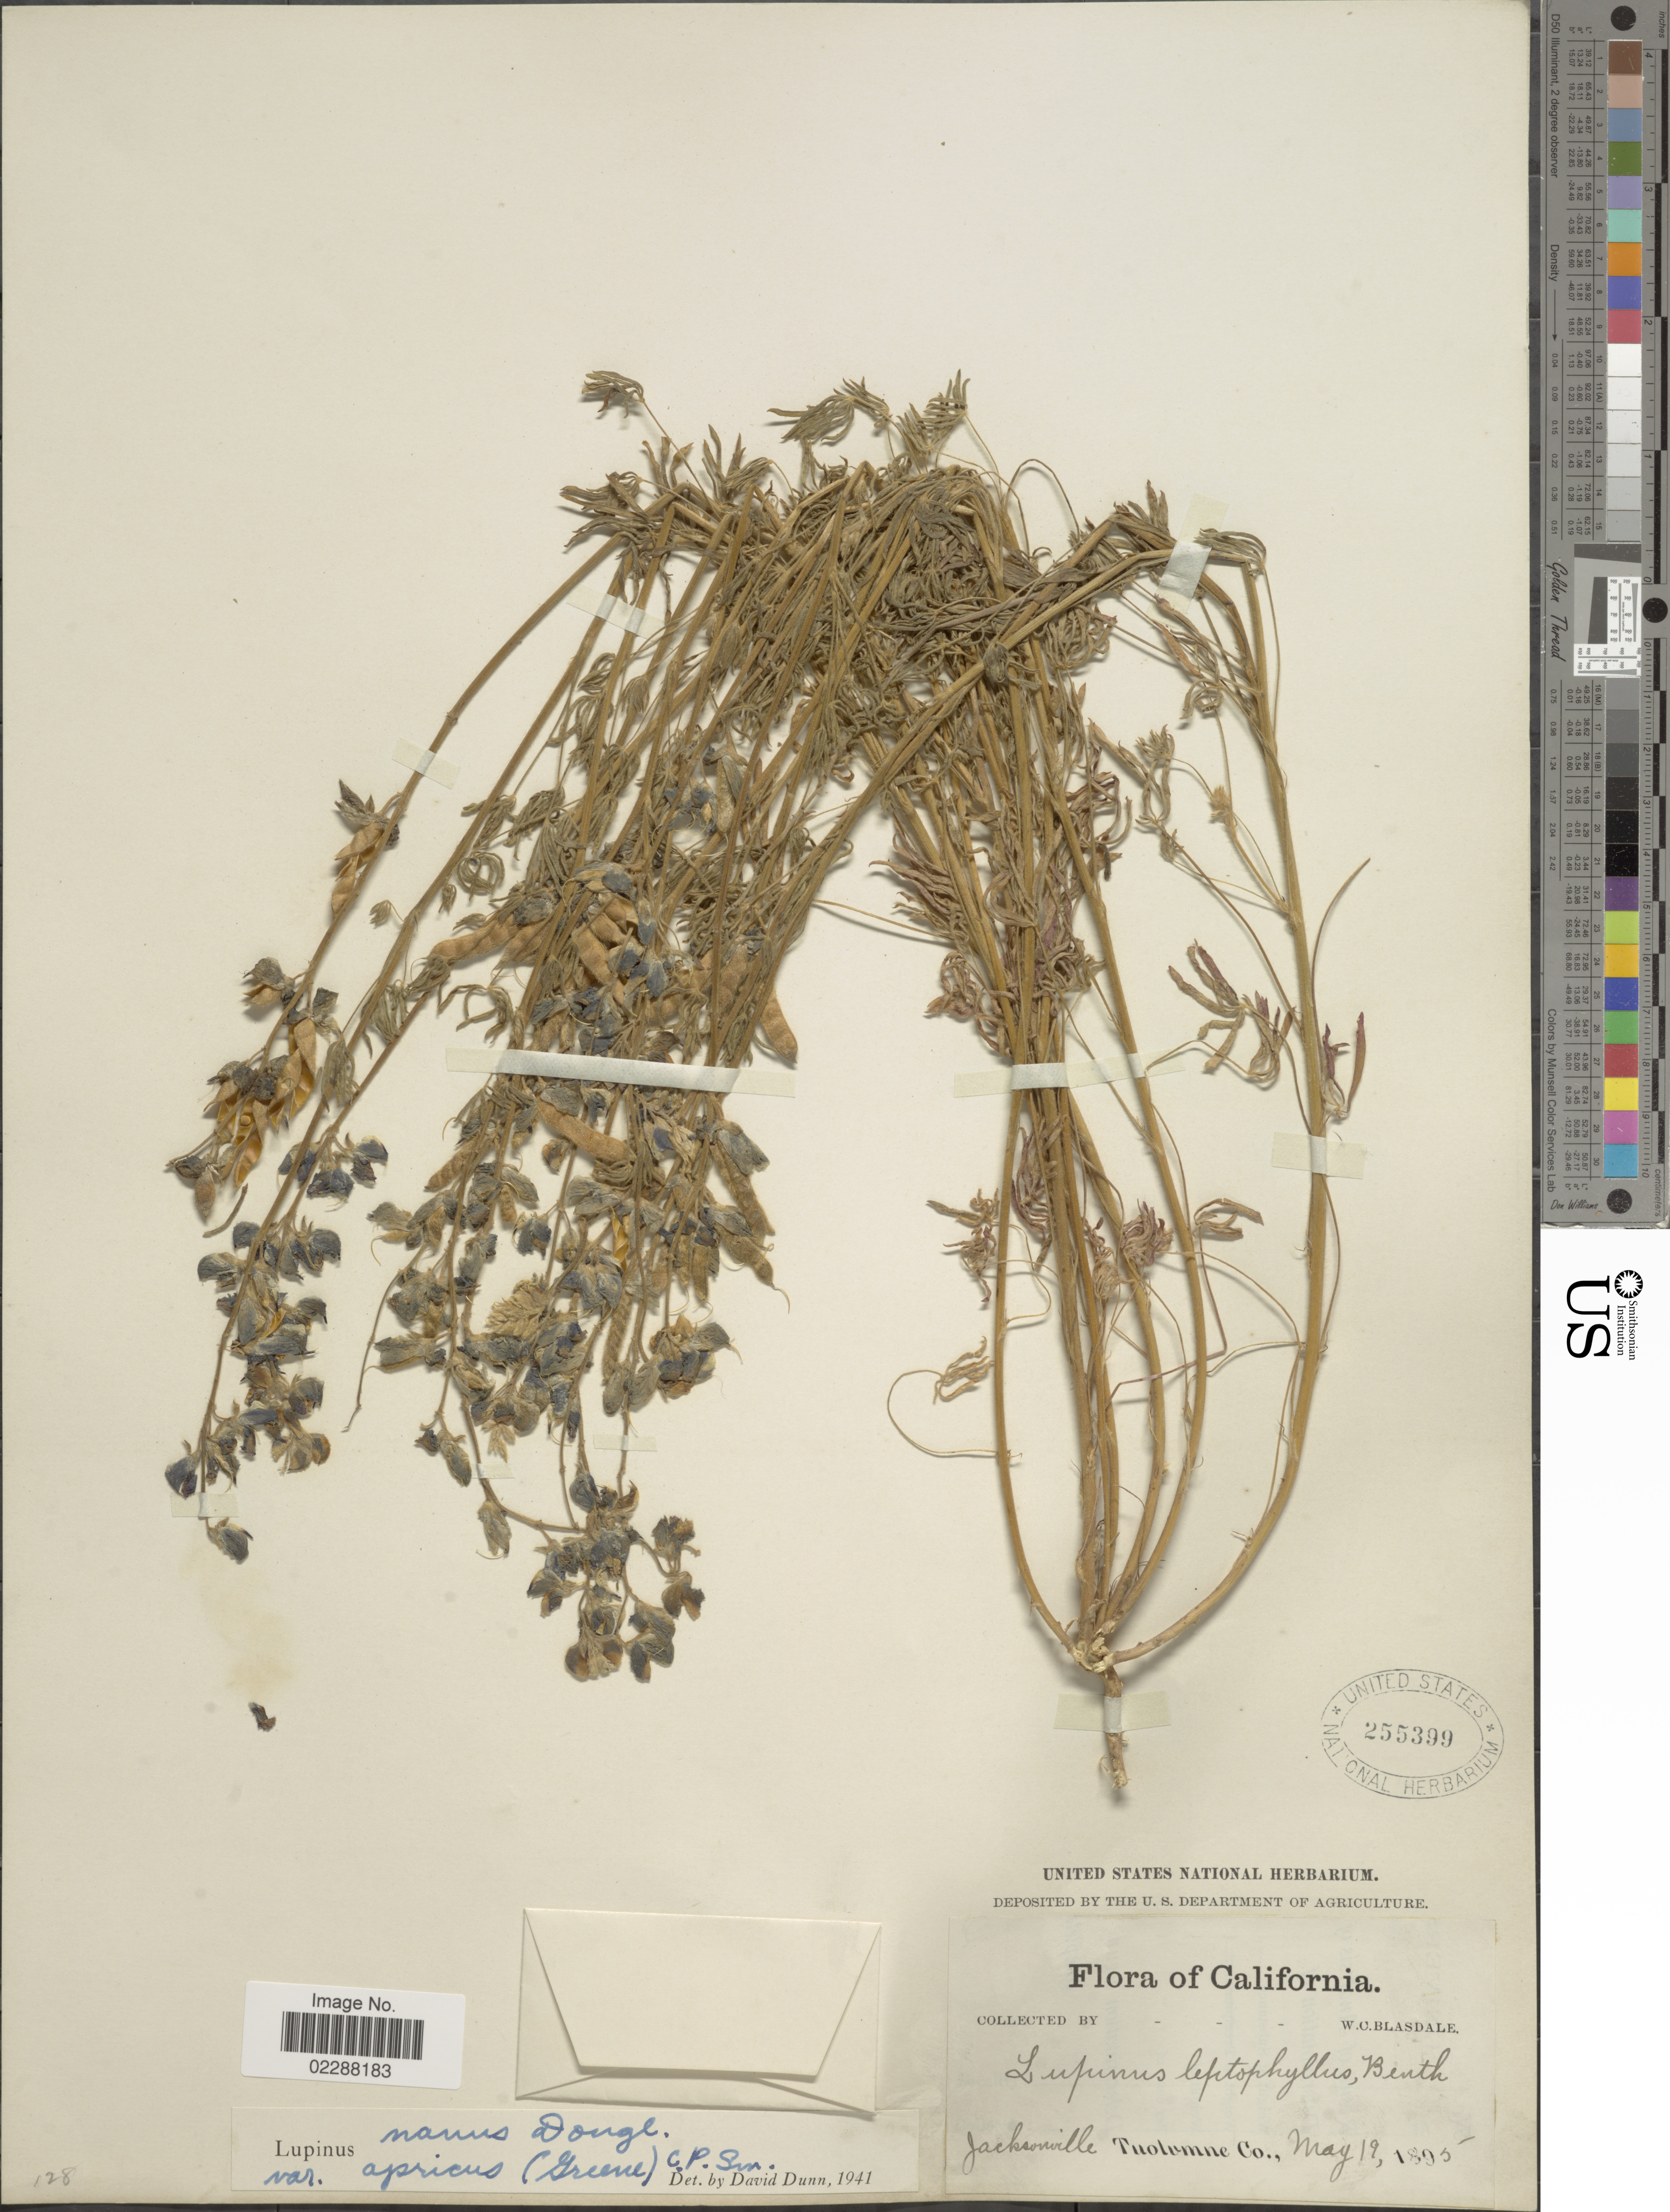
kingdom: Plantae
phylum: Tracheophyta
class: Magnoliopsida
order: Fabales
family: Fabaceae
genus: Lupinus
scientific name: Lupinus vallicola subsp. apricus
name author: (Greene) D.B. Dunn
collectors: W. Blasdale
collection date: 1895-05-19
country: United States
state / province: California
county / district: Tuolumne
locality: Jacksonville, Tuolumne Co.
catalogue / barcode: US 255399